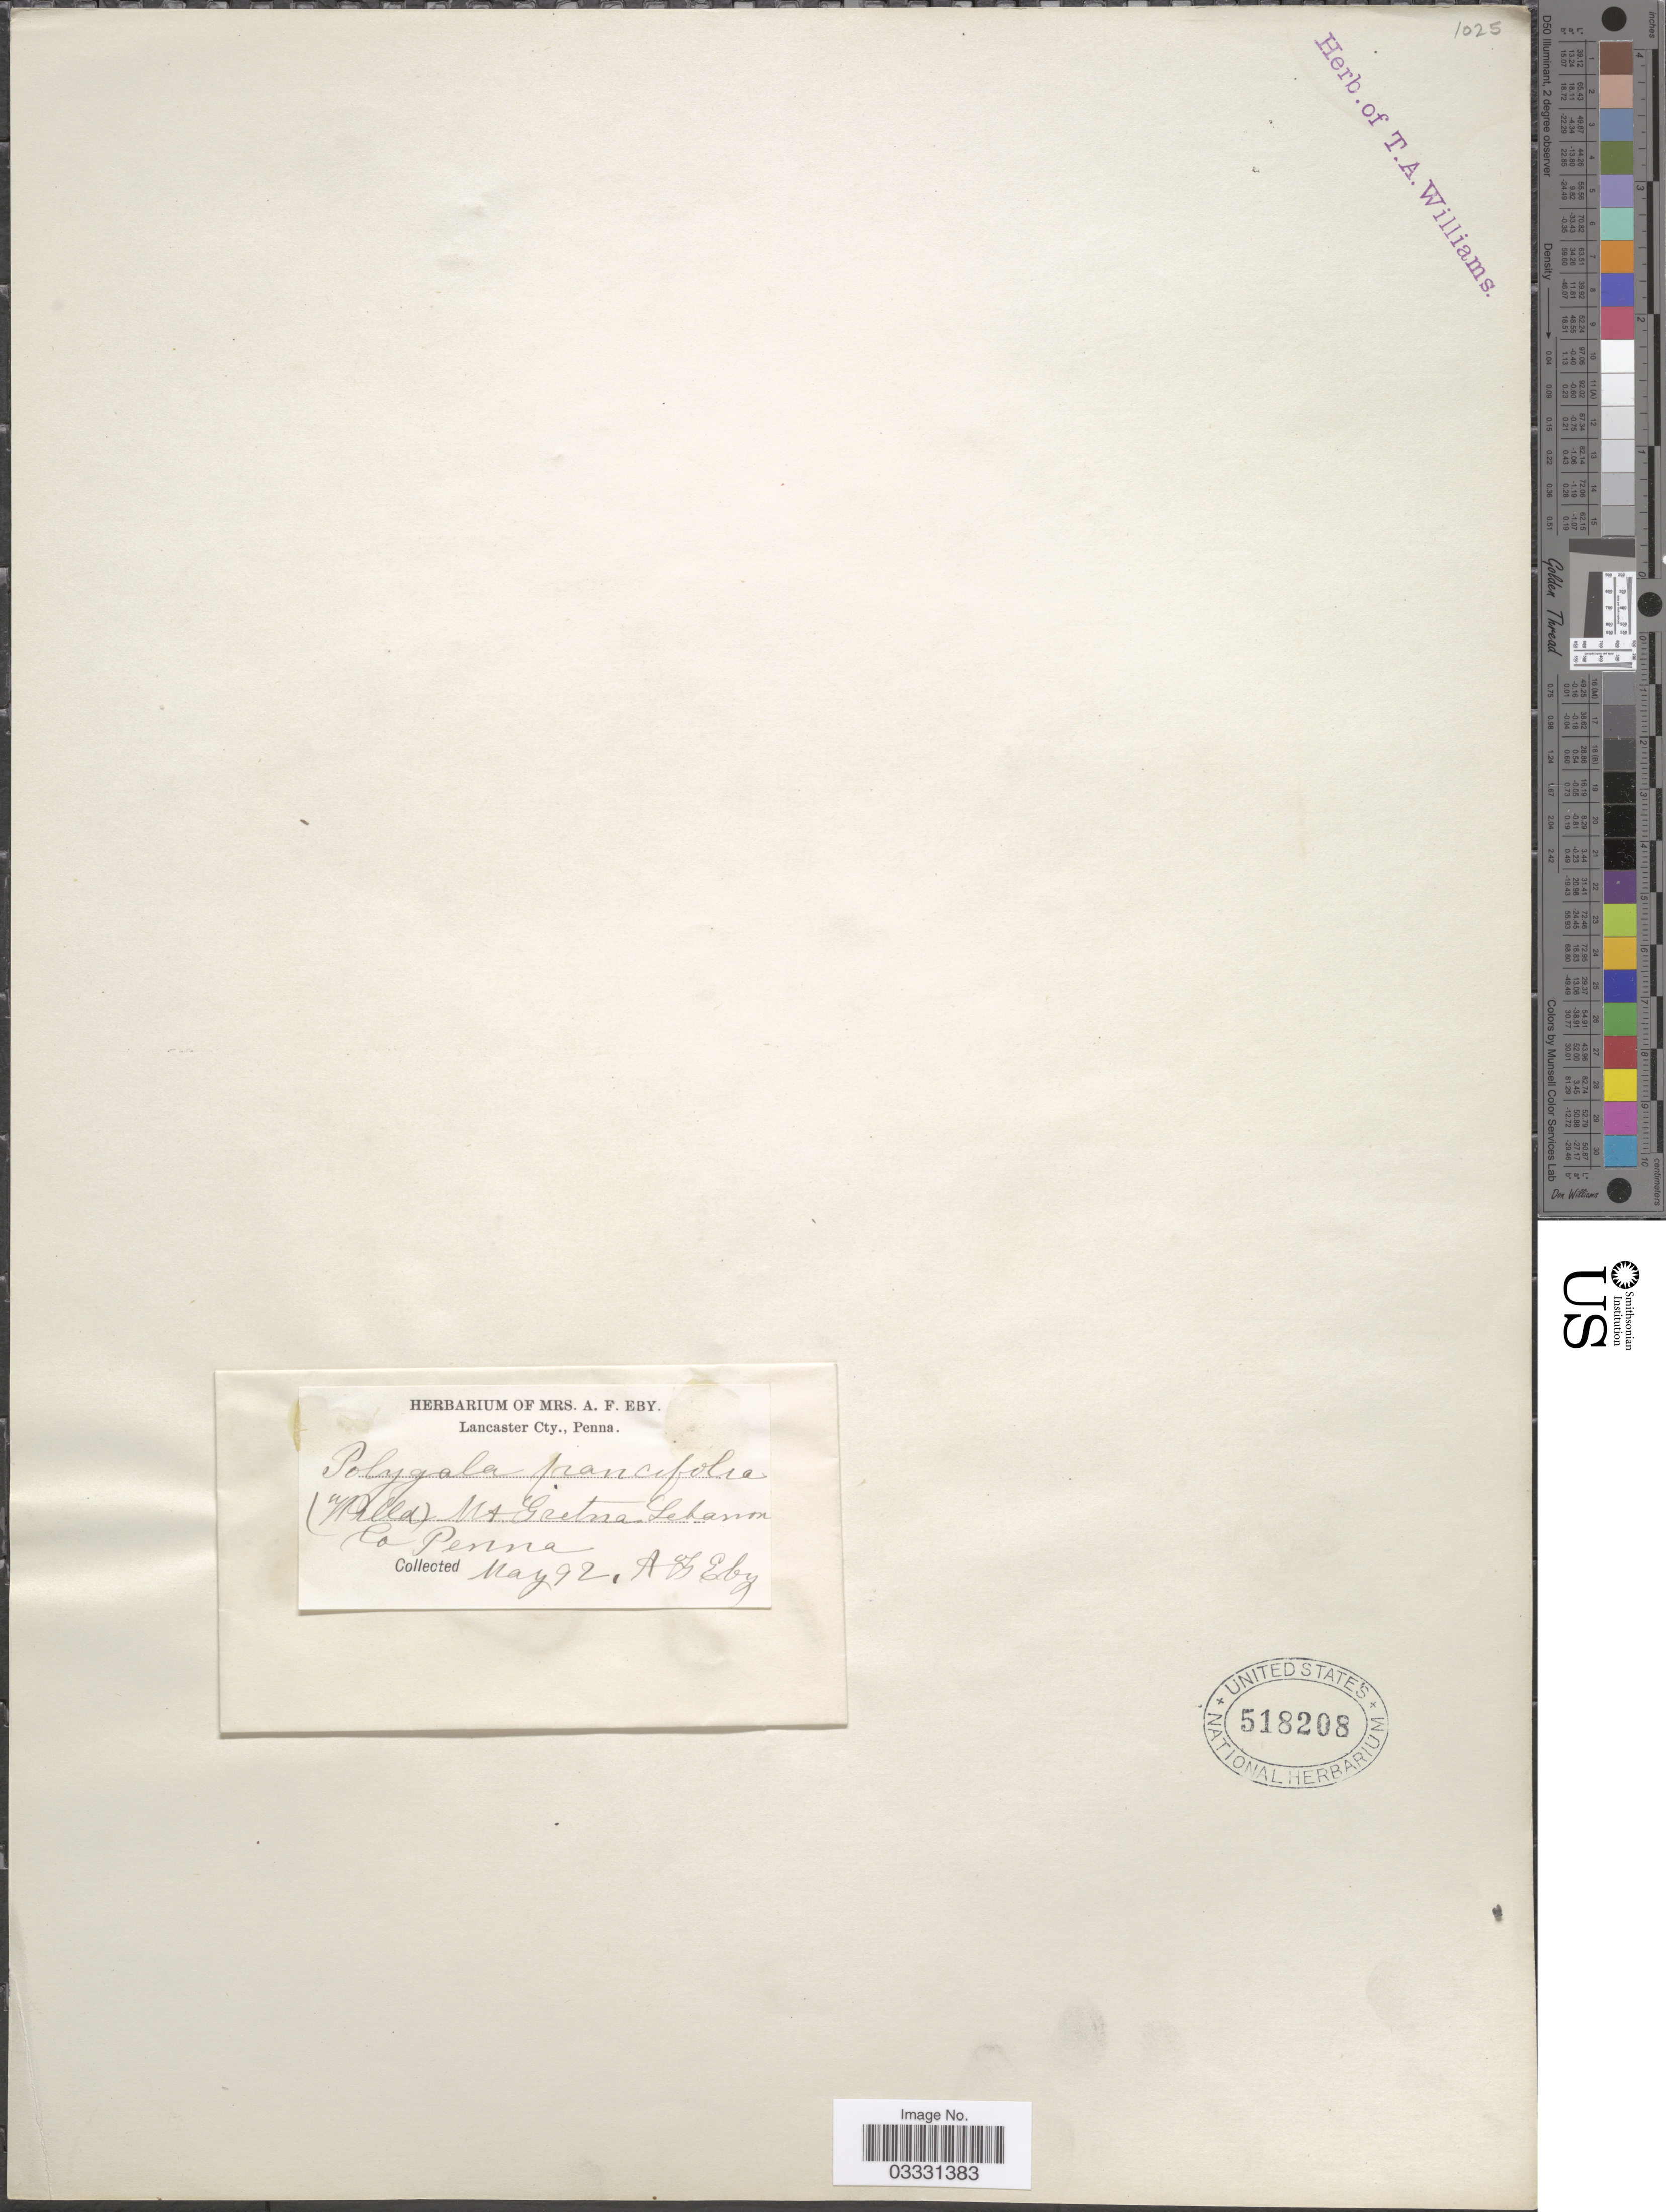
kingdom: Plantae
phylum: Tracheophyta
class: Magnoliopsida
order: Fabales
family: Polygalaceae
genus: Polygaloides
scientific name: Polygaloides paucifolia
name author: (Willd.) J.R. Abbott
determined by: Strong, Mark T., (BOT), Smithsonian Institution - National Museum of Natural History (UNITED STATES)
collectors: A. F. Eby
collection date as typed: Transcribed d/m/y: /5/92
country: United States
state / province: Pennsylvania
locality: Mt Gretna Lebanon Co.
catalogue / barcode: US 518208